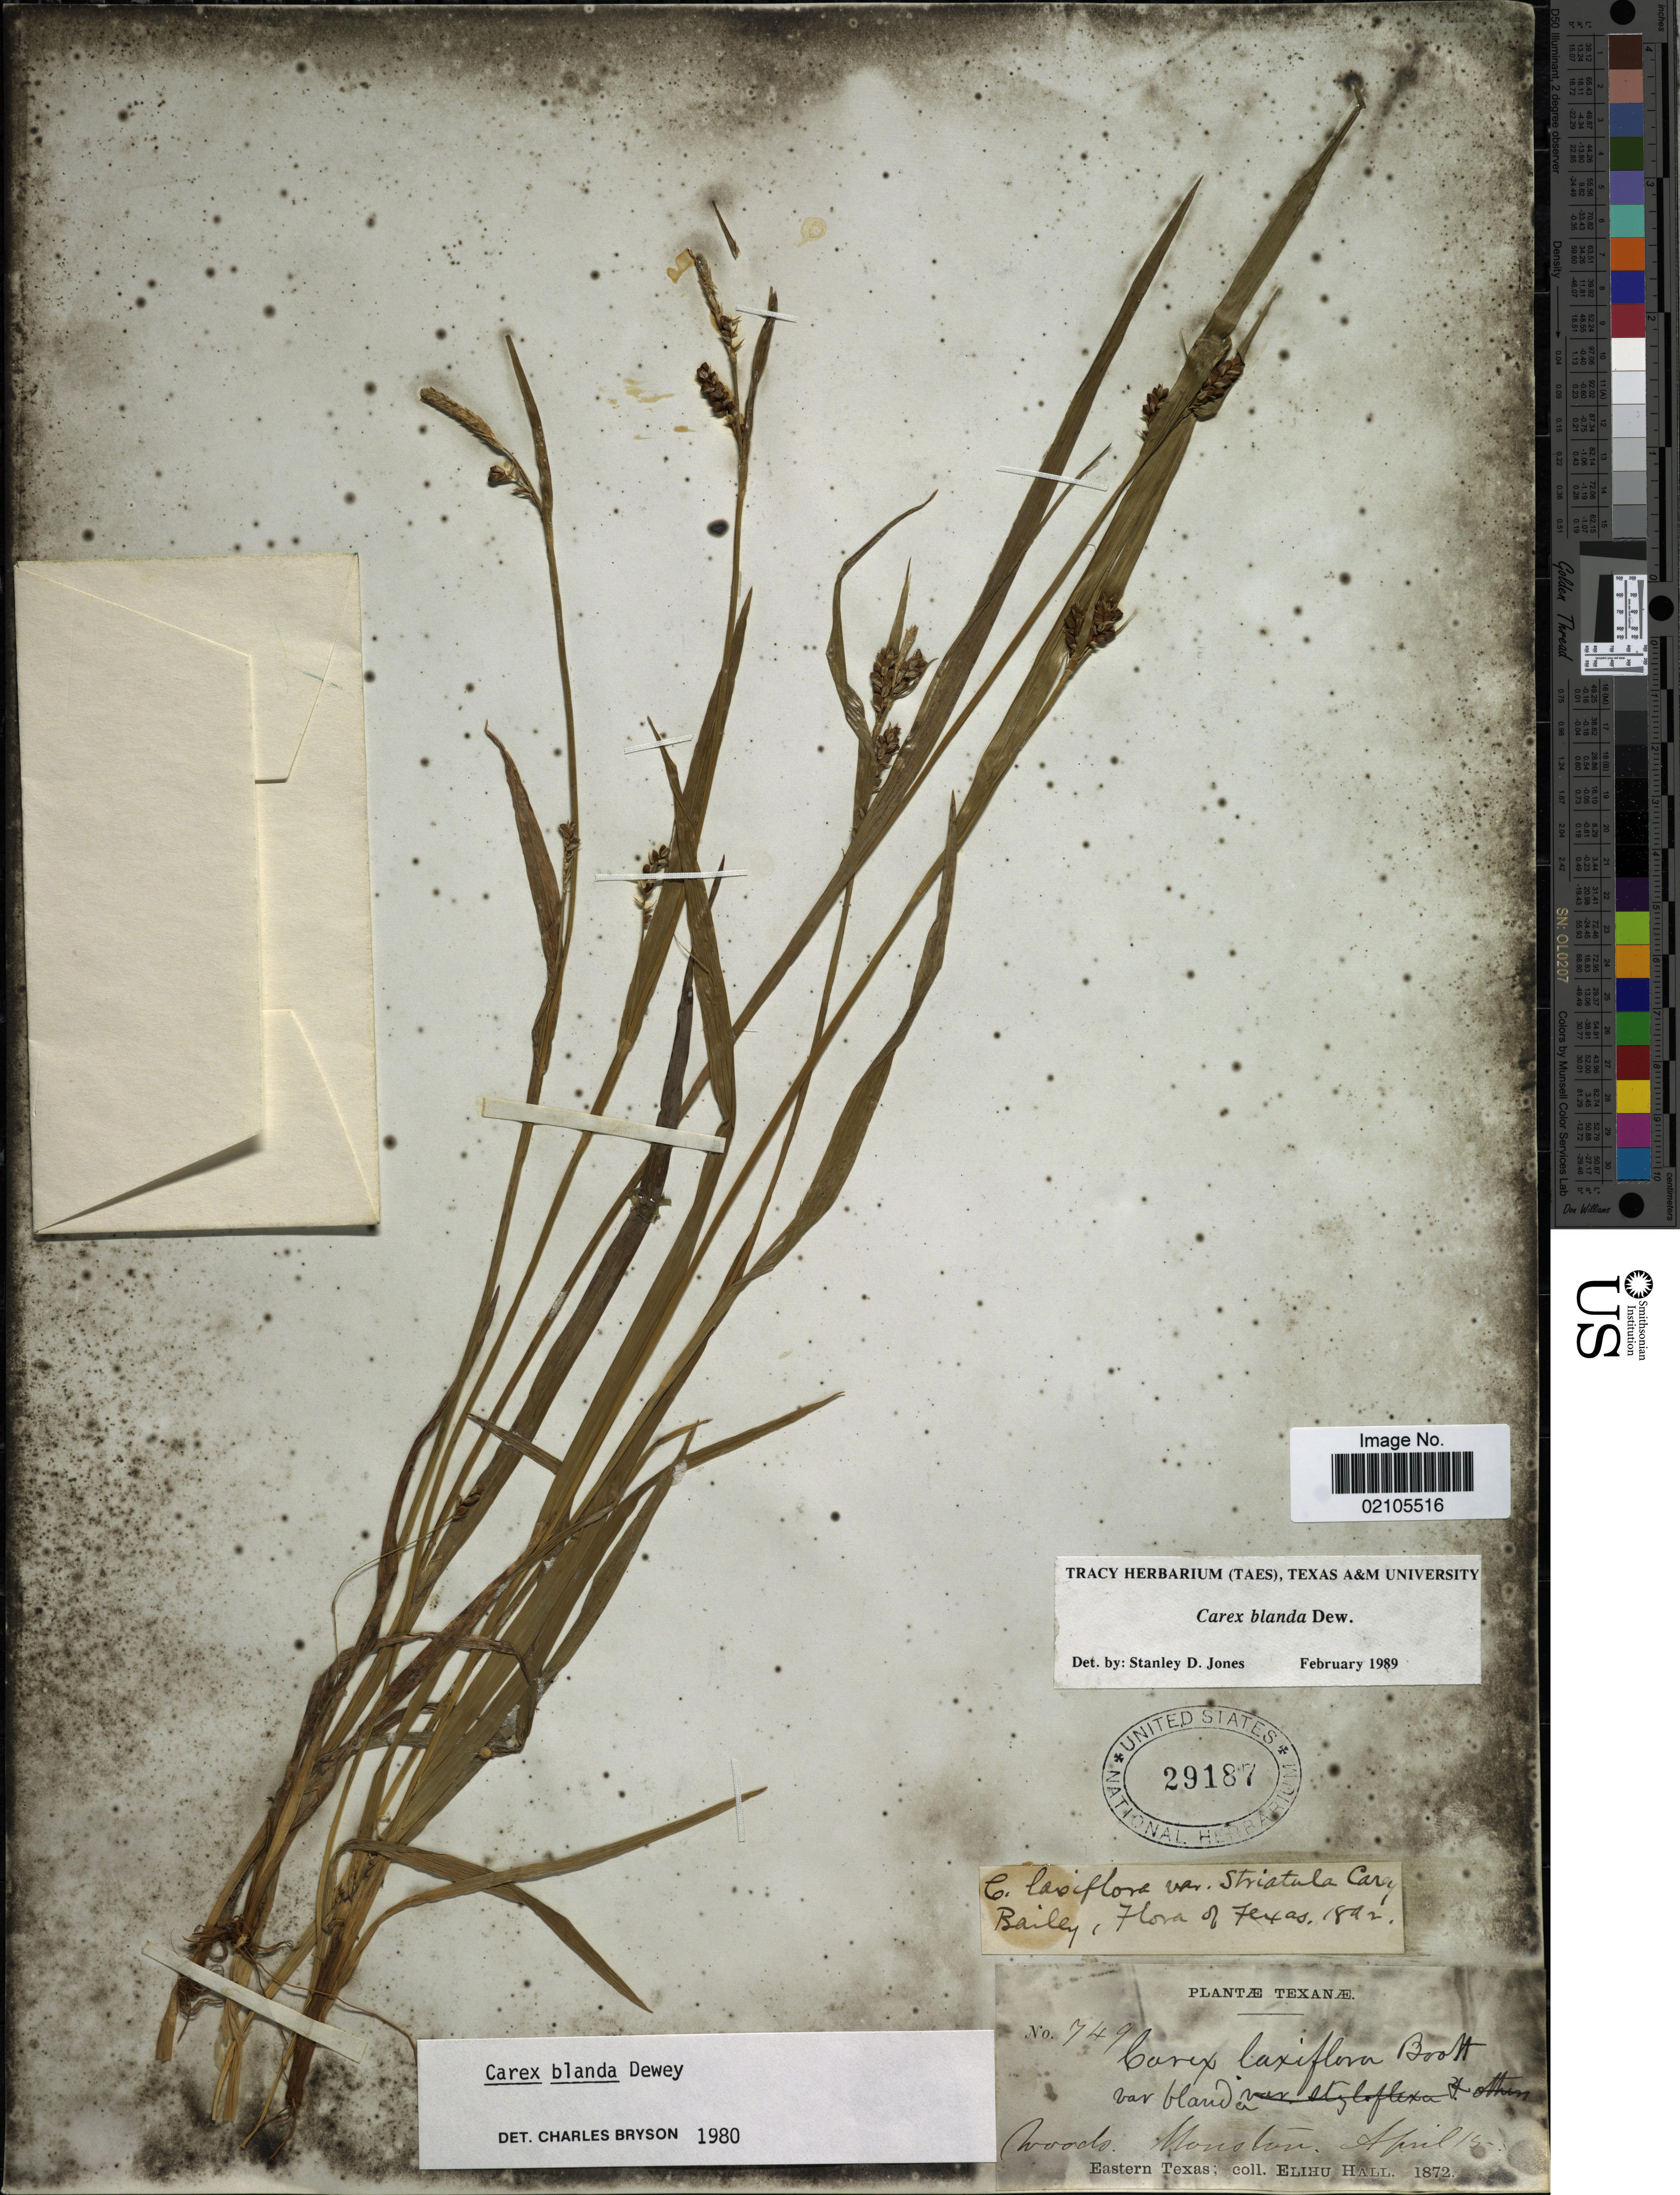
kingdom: Plantae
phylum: Tracheophyta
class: Liliopsida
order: Poales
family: Cyperaceae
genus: Carex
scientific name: Carex blanda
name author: Dewey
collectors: E. Hall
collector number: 7490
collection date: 1872-04-15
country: United States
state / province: Texas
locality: Texanae. Woods. Houston. Eastern Texas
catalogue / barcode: US 29187